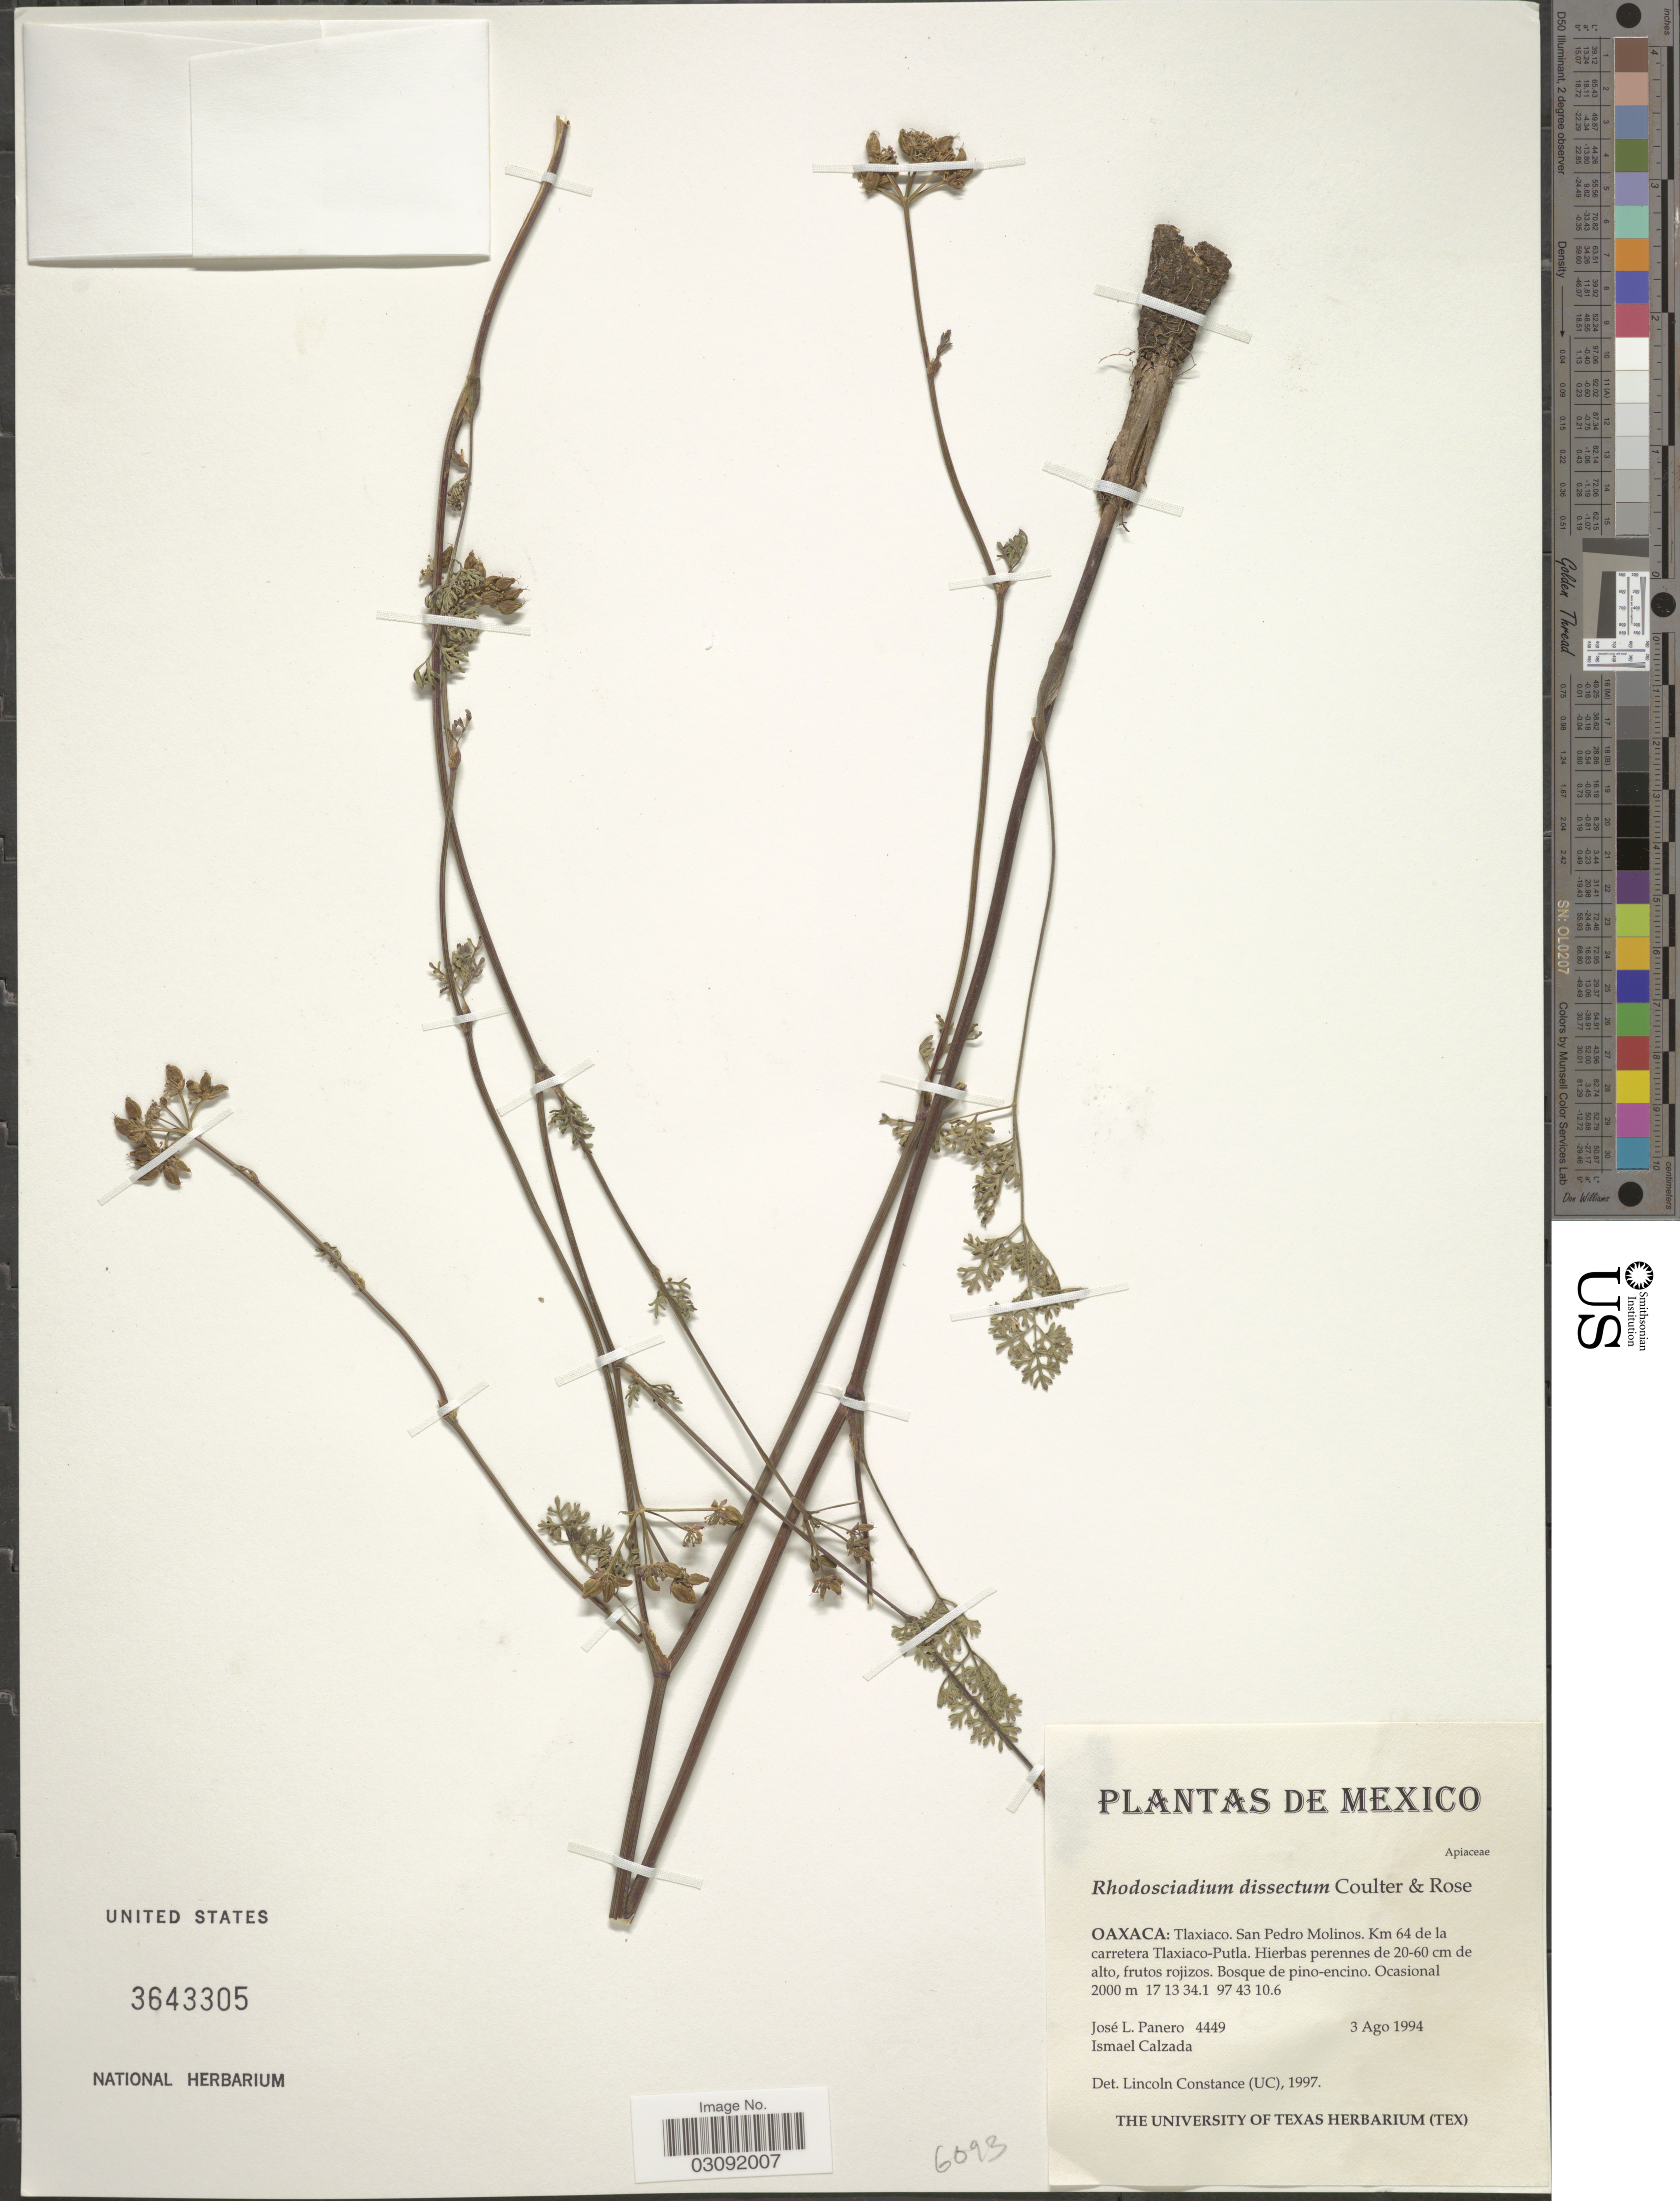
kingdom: Plantae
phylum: Tracheophyta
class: Magnoliopsida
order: Apiales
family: Apiaceae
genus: Rhodosciadium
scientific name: Rhodosciadium dissectum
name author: J.M. Coult. & Rose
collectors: J. L. Panero & I. Calzada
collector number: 4449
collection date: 1994-08-03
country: Mexico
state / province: Oaxaca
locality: Tlaxiaco. San Pedro Molinos. Km 64 de la carretera Tlaxiaco-Putla.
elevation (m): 2000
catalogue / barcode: US 3643305